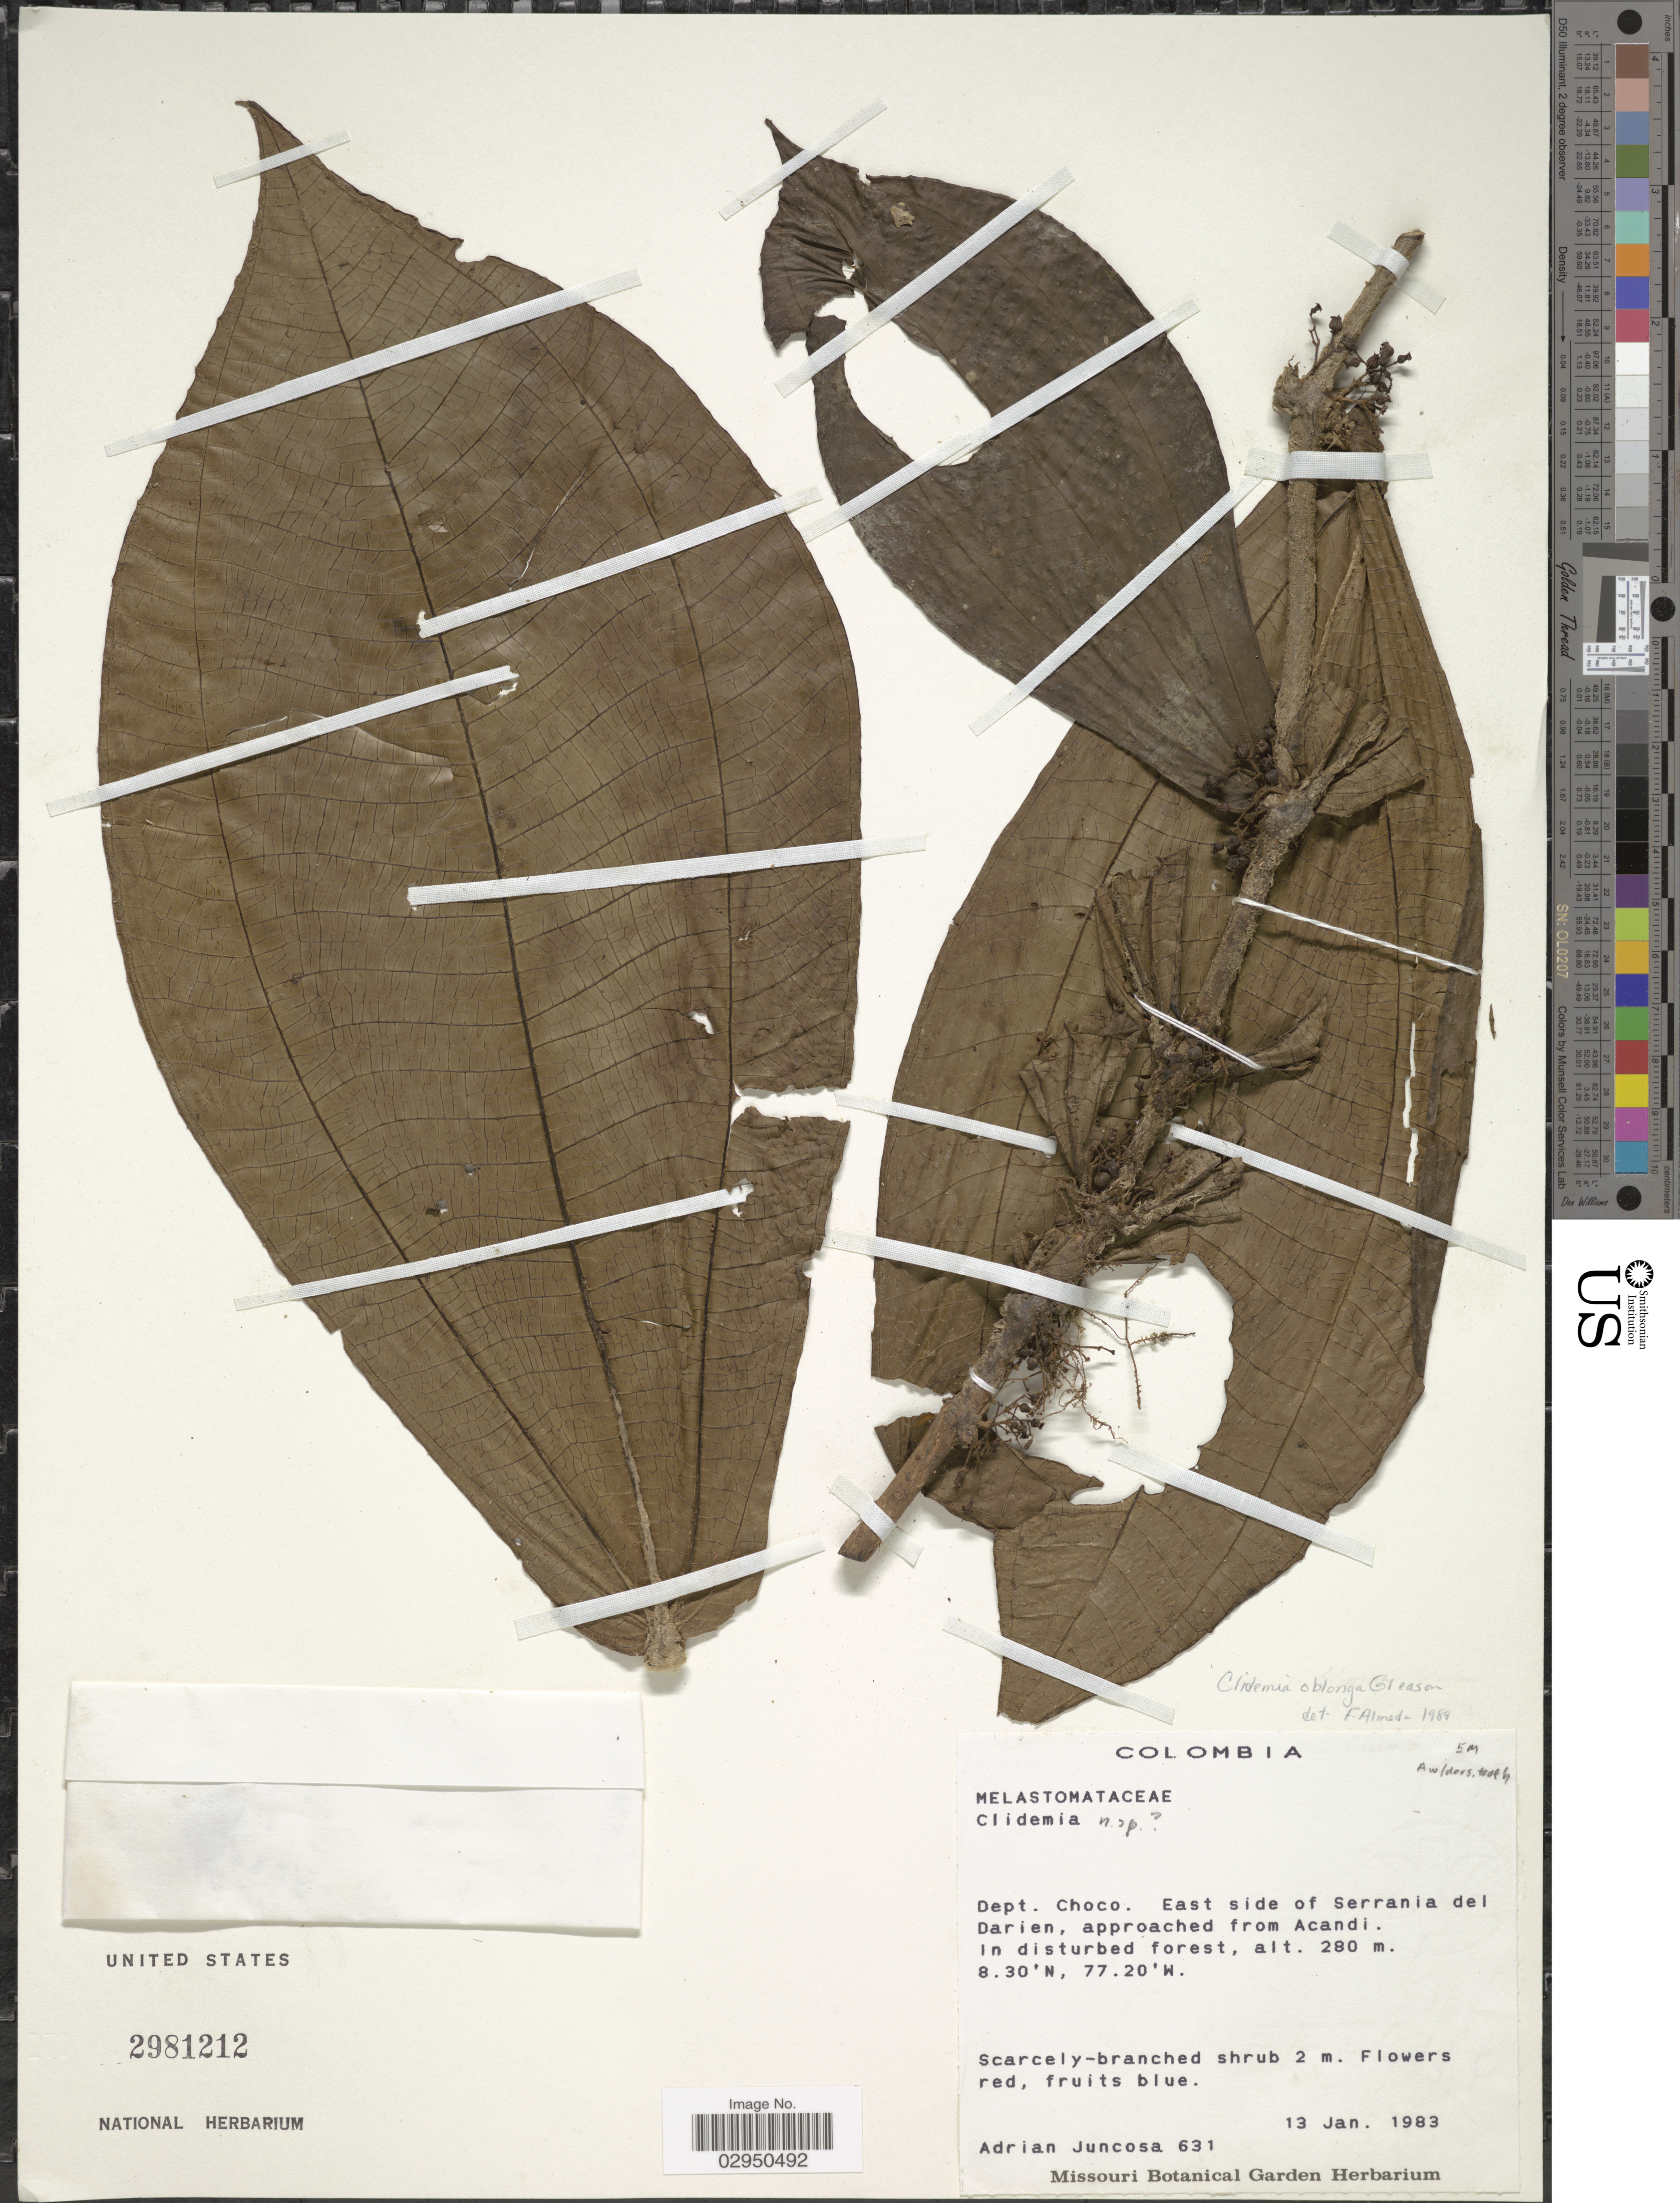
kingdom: Plantae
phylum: Tracheophyta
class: Magnoliopsida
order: Myrtales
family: Melastomataceae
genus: Clidemia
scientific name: Clidemia oblonga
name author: Gleason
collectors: A. Juncosa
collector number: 631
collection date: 1983-01-13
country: Colombia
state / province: Chocó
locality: Dept. Choco. East side of Serrania del Darien, approached from Acandi.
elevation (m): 280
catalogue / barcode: US 2981212